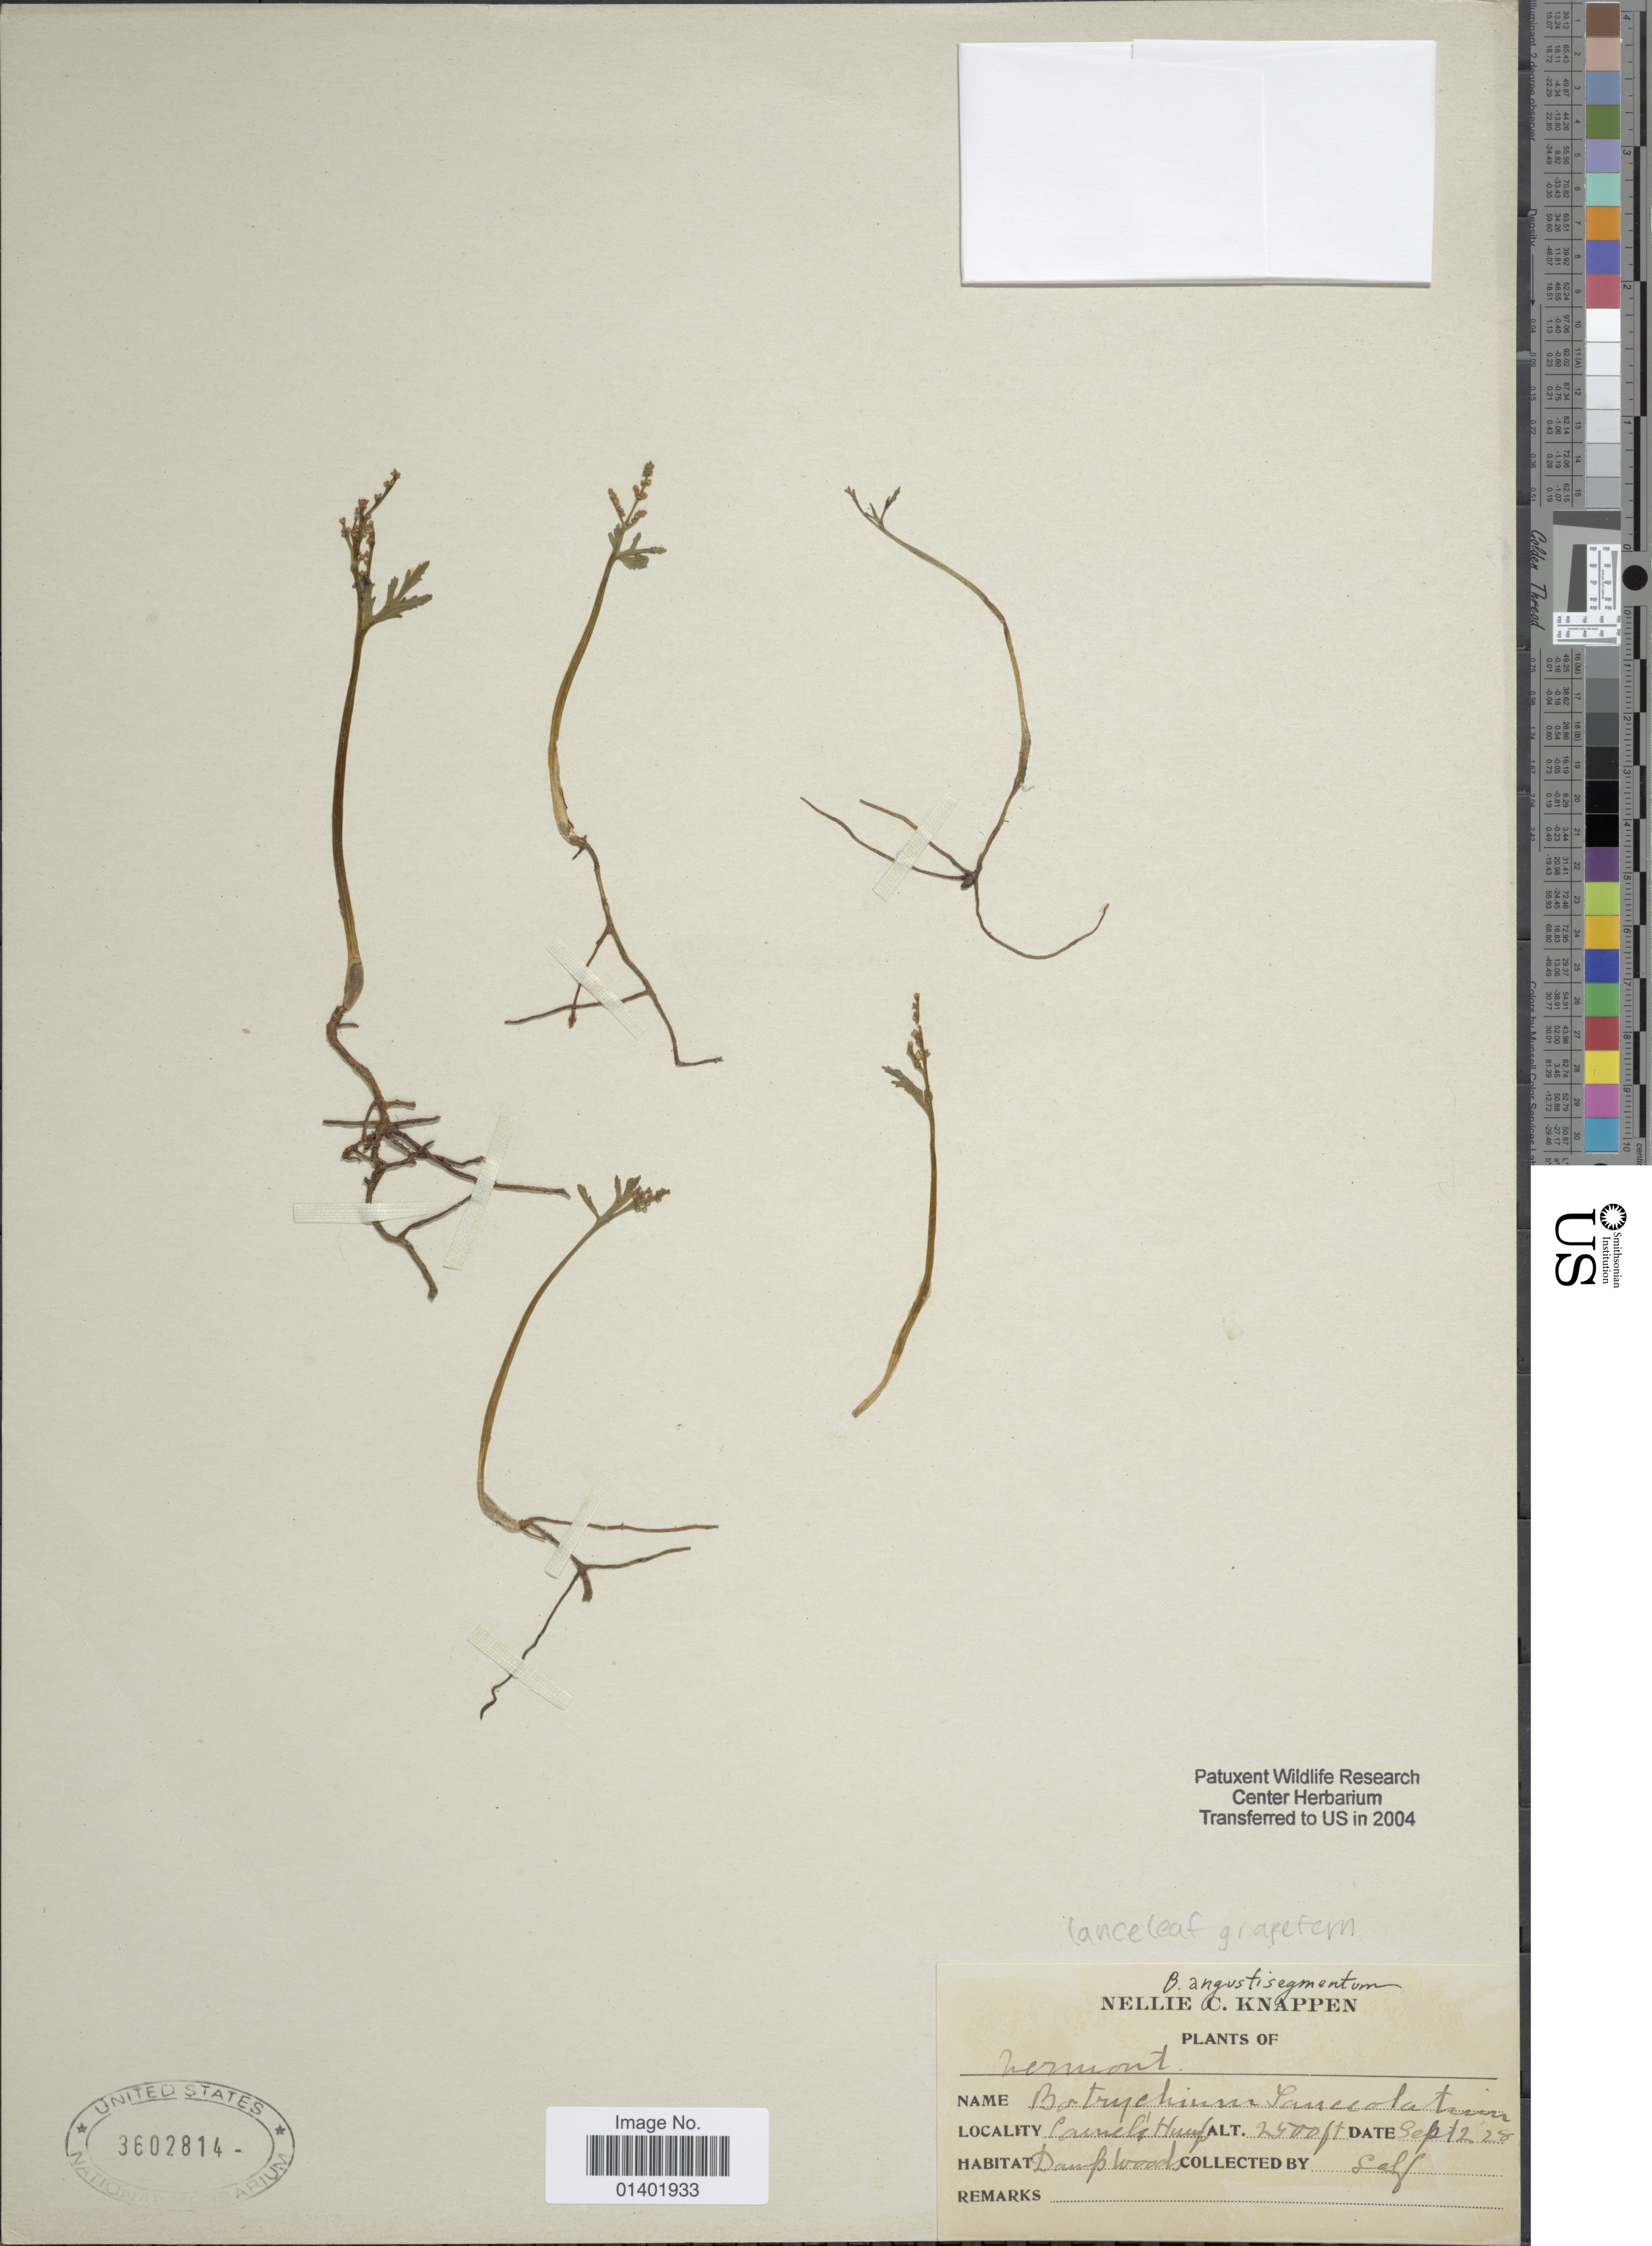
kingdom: Plantae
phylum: Tracheophyta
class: Polypodiopsida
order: Ophioglossales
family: Ophioglossaceae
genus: Botrychium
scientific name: Botrychium lanceolatum subsp. angustisegmentum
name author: (Pease & A.H. Moore) R.T. Clausen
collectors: N. Knappen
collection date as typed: Transcribed d/m/y: 2/9/28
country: United States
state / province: Vermont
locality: Camel's Hump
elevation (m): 762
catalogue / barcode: US 3602814